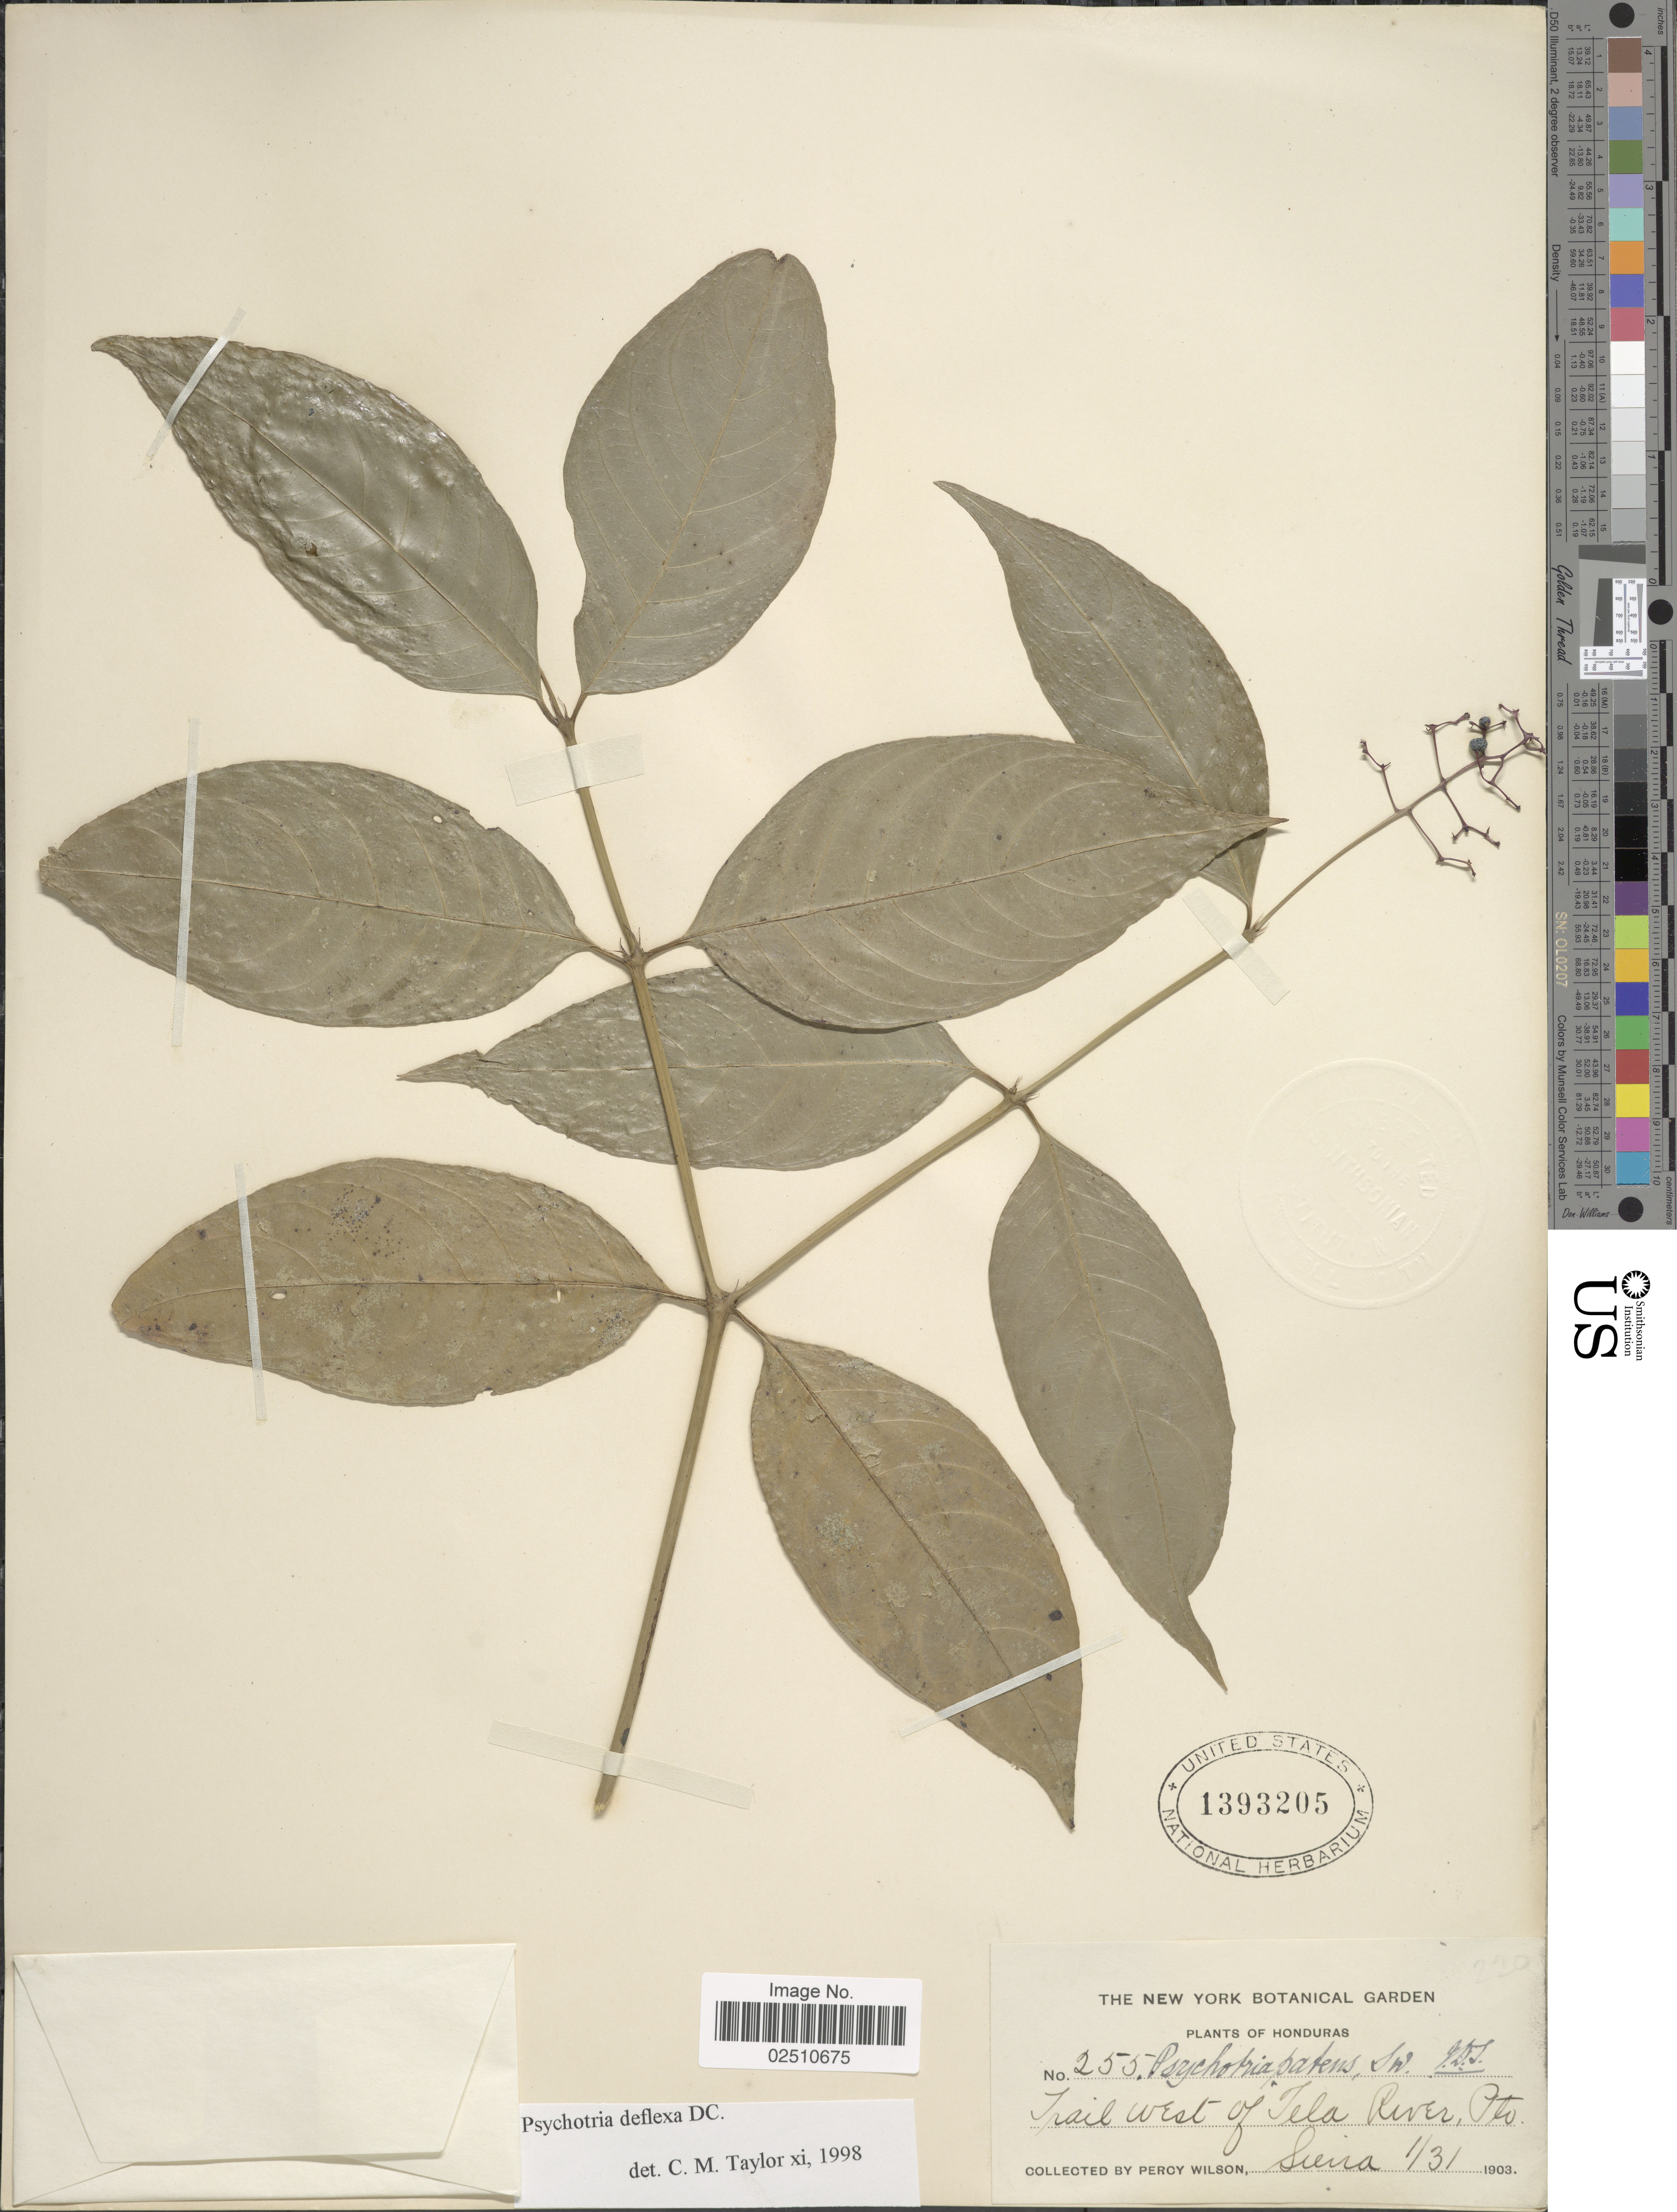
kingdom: Plantae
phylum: Tracheophyta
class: Magnoliopsida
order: Gentianales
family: Rubiaceae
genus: Psychotria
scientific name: Psychotria deflexa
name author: DC.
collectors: P. Wilson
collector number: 255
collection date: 1903-01-31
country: Honduras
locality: Trail west of Tela River, Pto. Sierra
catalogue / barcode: US 1393205